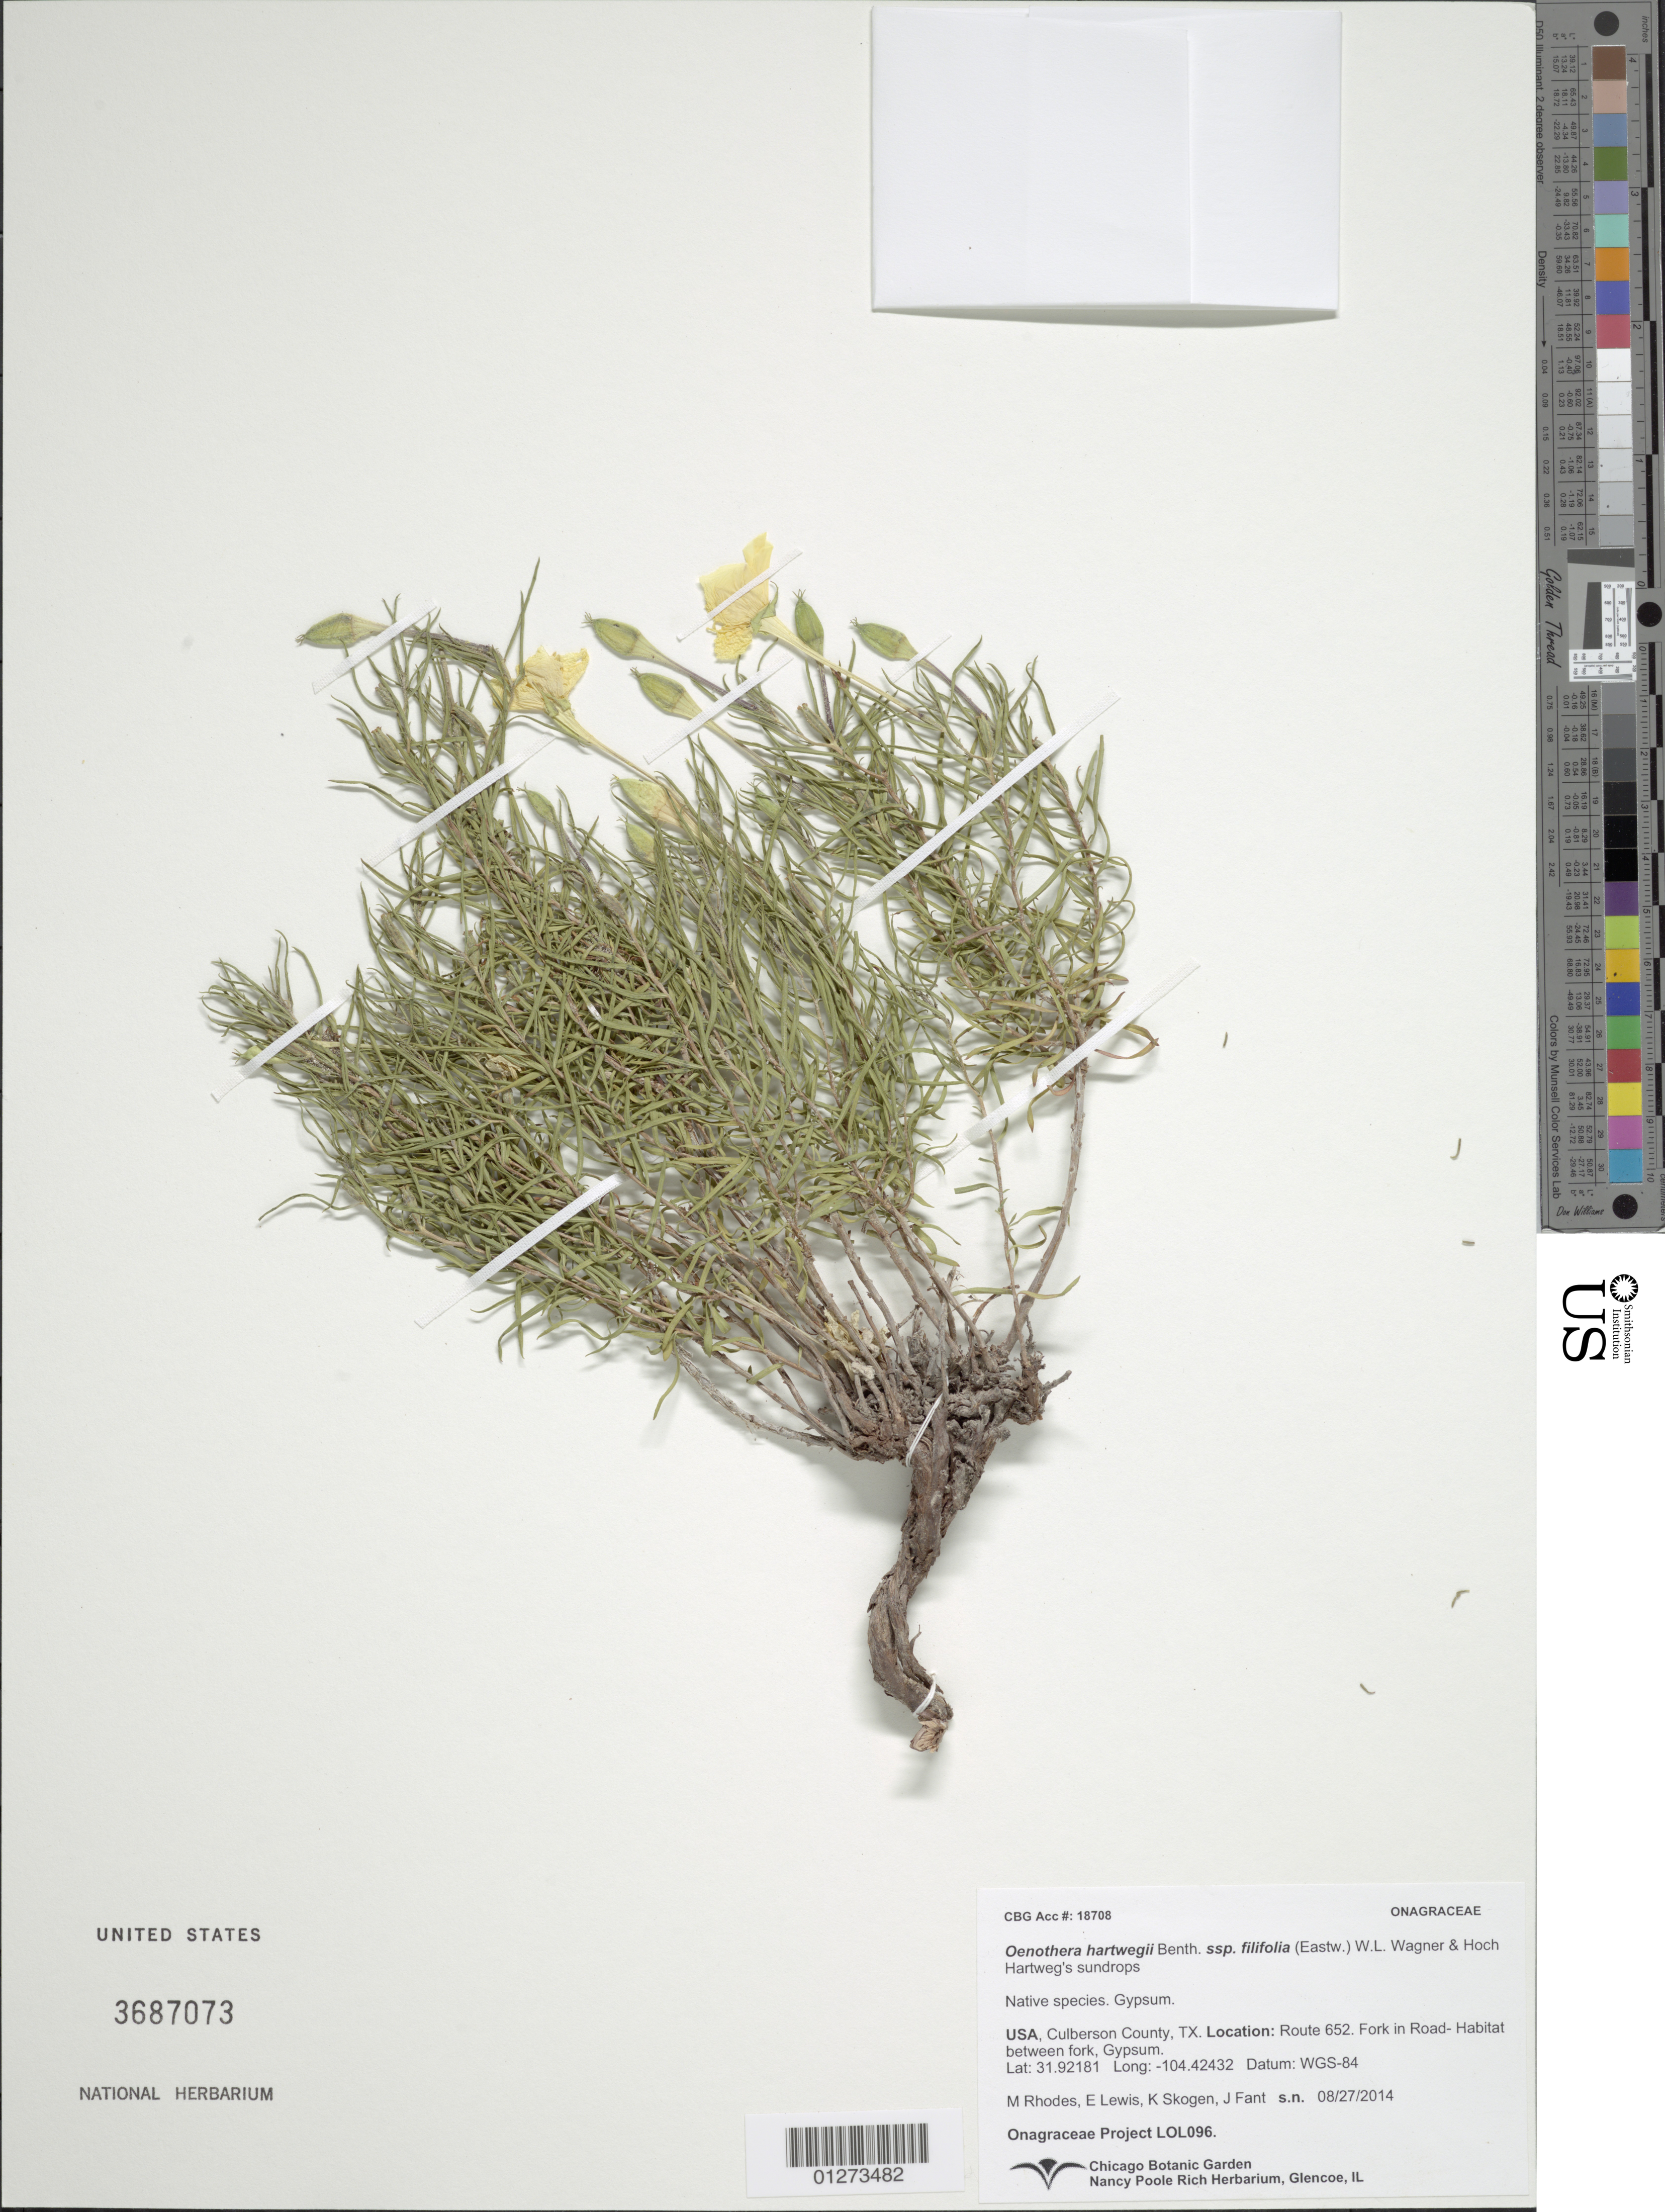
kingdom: Plantae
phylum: Tracheophyta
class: Magnoliopsida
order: Myrtales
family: Onagraceae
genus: Oenothera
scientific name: Oenothera hartwegii subsp. filifolia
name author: (Eastw.) W.L. Wagner & Hoch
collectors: Onagraceae Project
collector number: LOL 096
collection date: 2014-08-27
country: United States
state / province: Texas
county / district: Culberson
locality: Fork in Road- Habitat between fork, Gypsum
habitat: Gypsum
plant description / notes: CHIC, US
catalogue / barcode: US 3687073